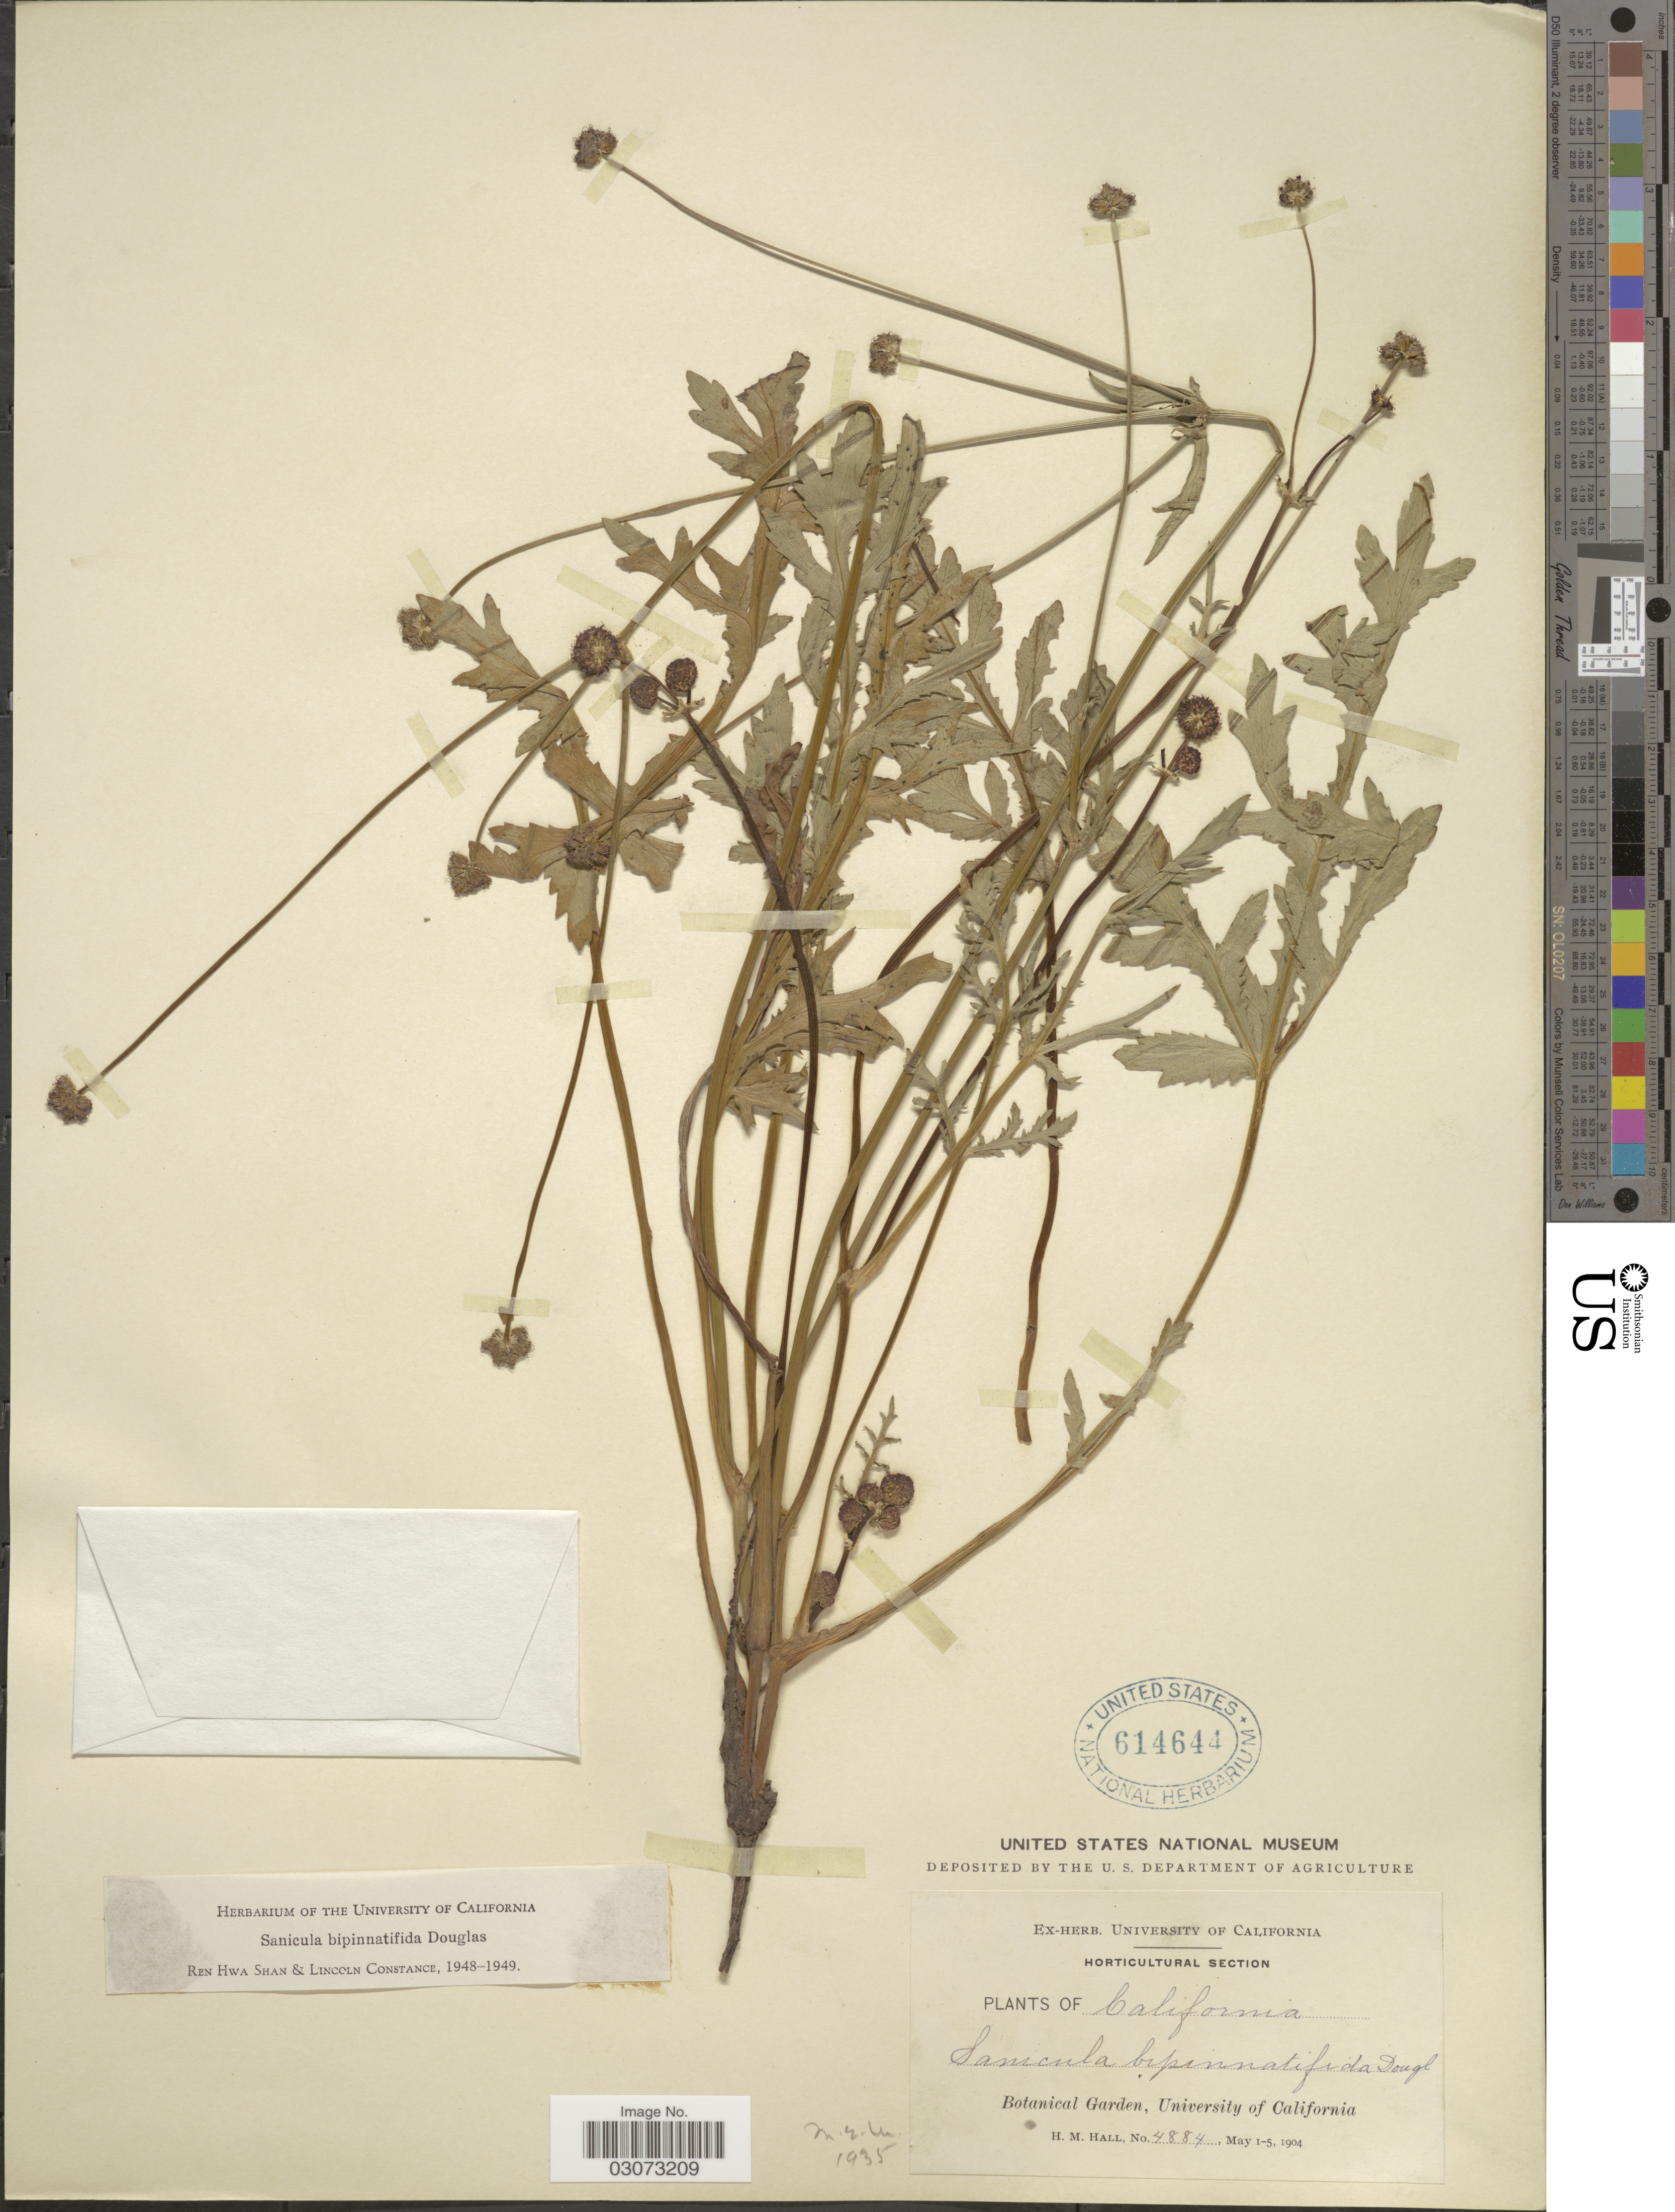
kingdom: Plantae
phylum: Tracheophyta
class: Magnoliopsida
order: Apiales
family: Apiaceae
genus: Sanicula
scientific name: Sanicula bipinnatifida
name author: Douglas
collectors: H. M. Hall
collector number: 4884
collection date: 1904-05-01/1904-05-05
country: United States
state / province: California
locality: Botanical Garden University of California.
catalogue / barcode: US 614644